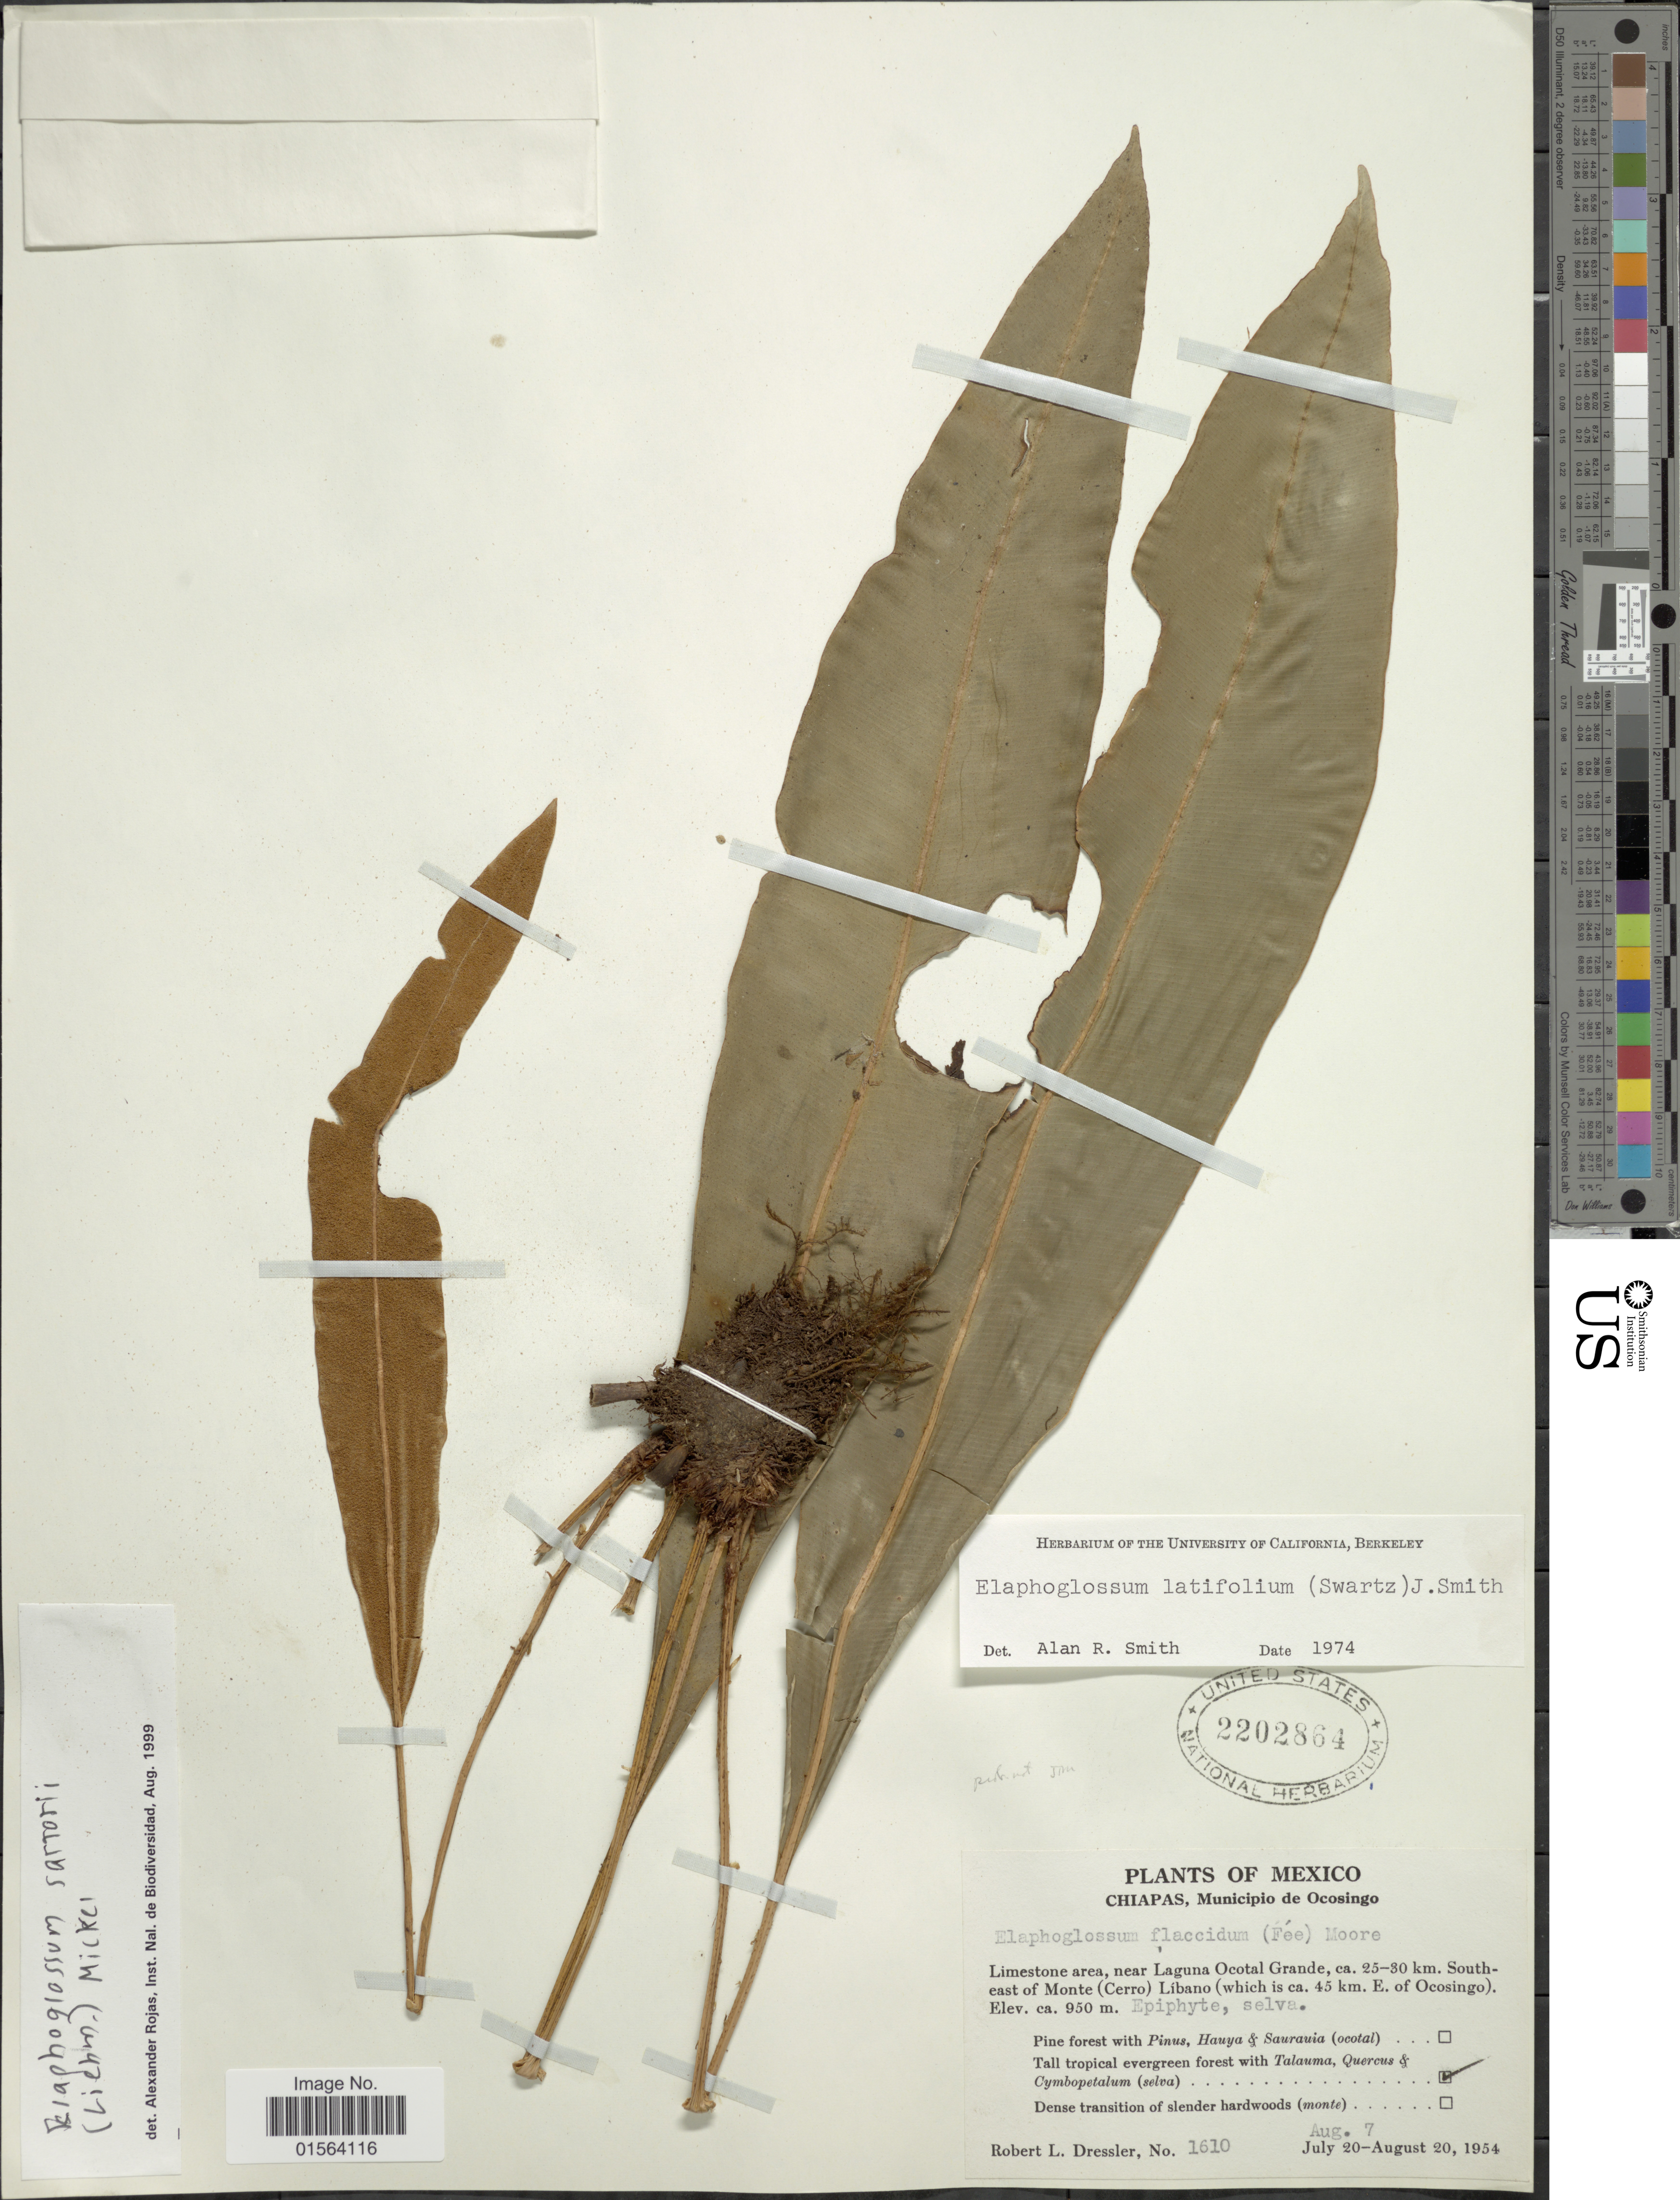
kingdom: Plantae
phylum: Tracheophyta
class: Polypodiopsida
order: Polypodiales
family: Dryopteridaceae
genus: Elaphoglossum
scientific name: Elaphoglossum latifolium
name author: (Sw.) J. Sm.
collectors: R. Dressler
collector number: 1610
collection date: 1954-08-07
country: Mexico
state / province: Chiapas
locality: Chiapas, Municipio de Ocosingo, limestone area, near Laguna Ocotal Grande, ca 25-30 km Southeast of Monte (Cerro) Libano (which is ca 45 km E of Ocosingo)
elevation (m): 950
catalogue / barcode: US 2202864